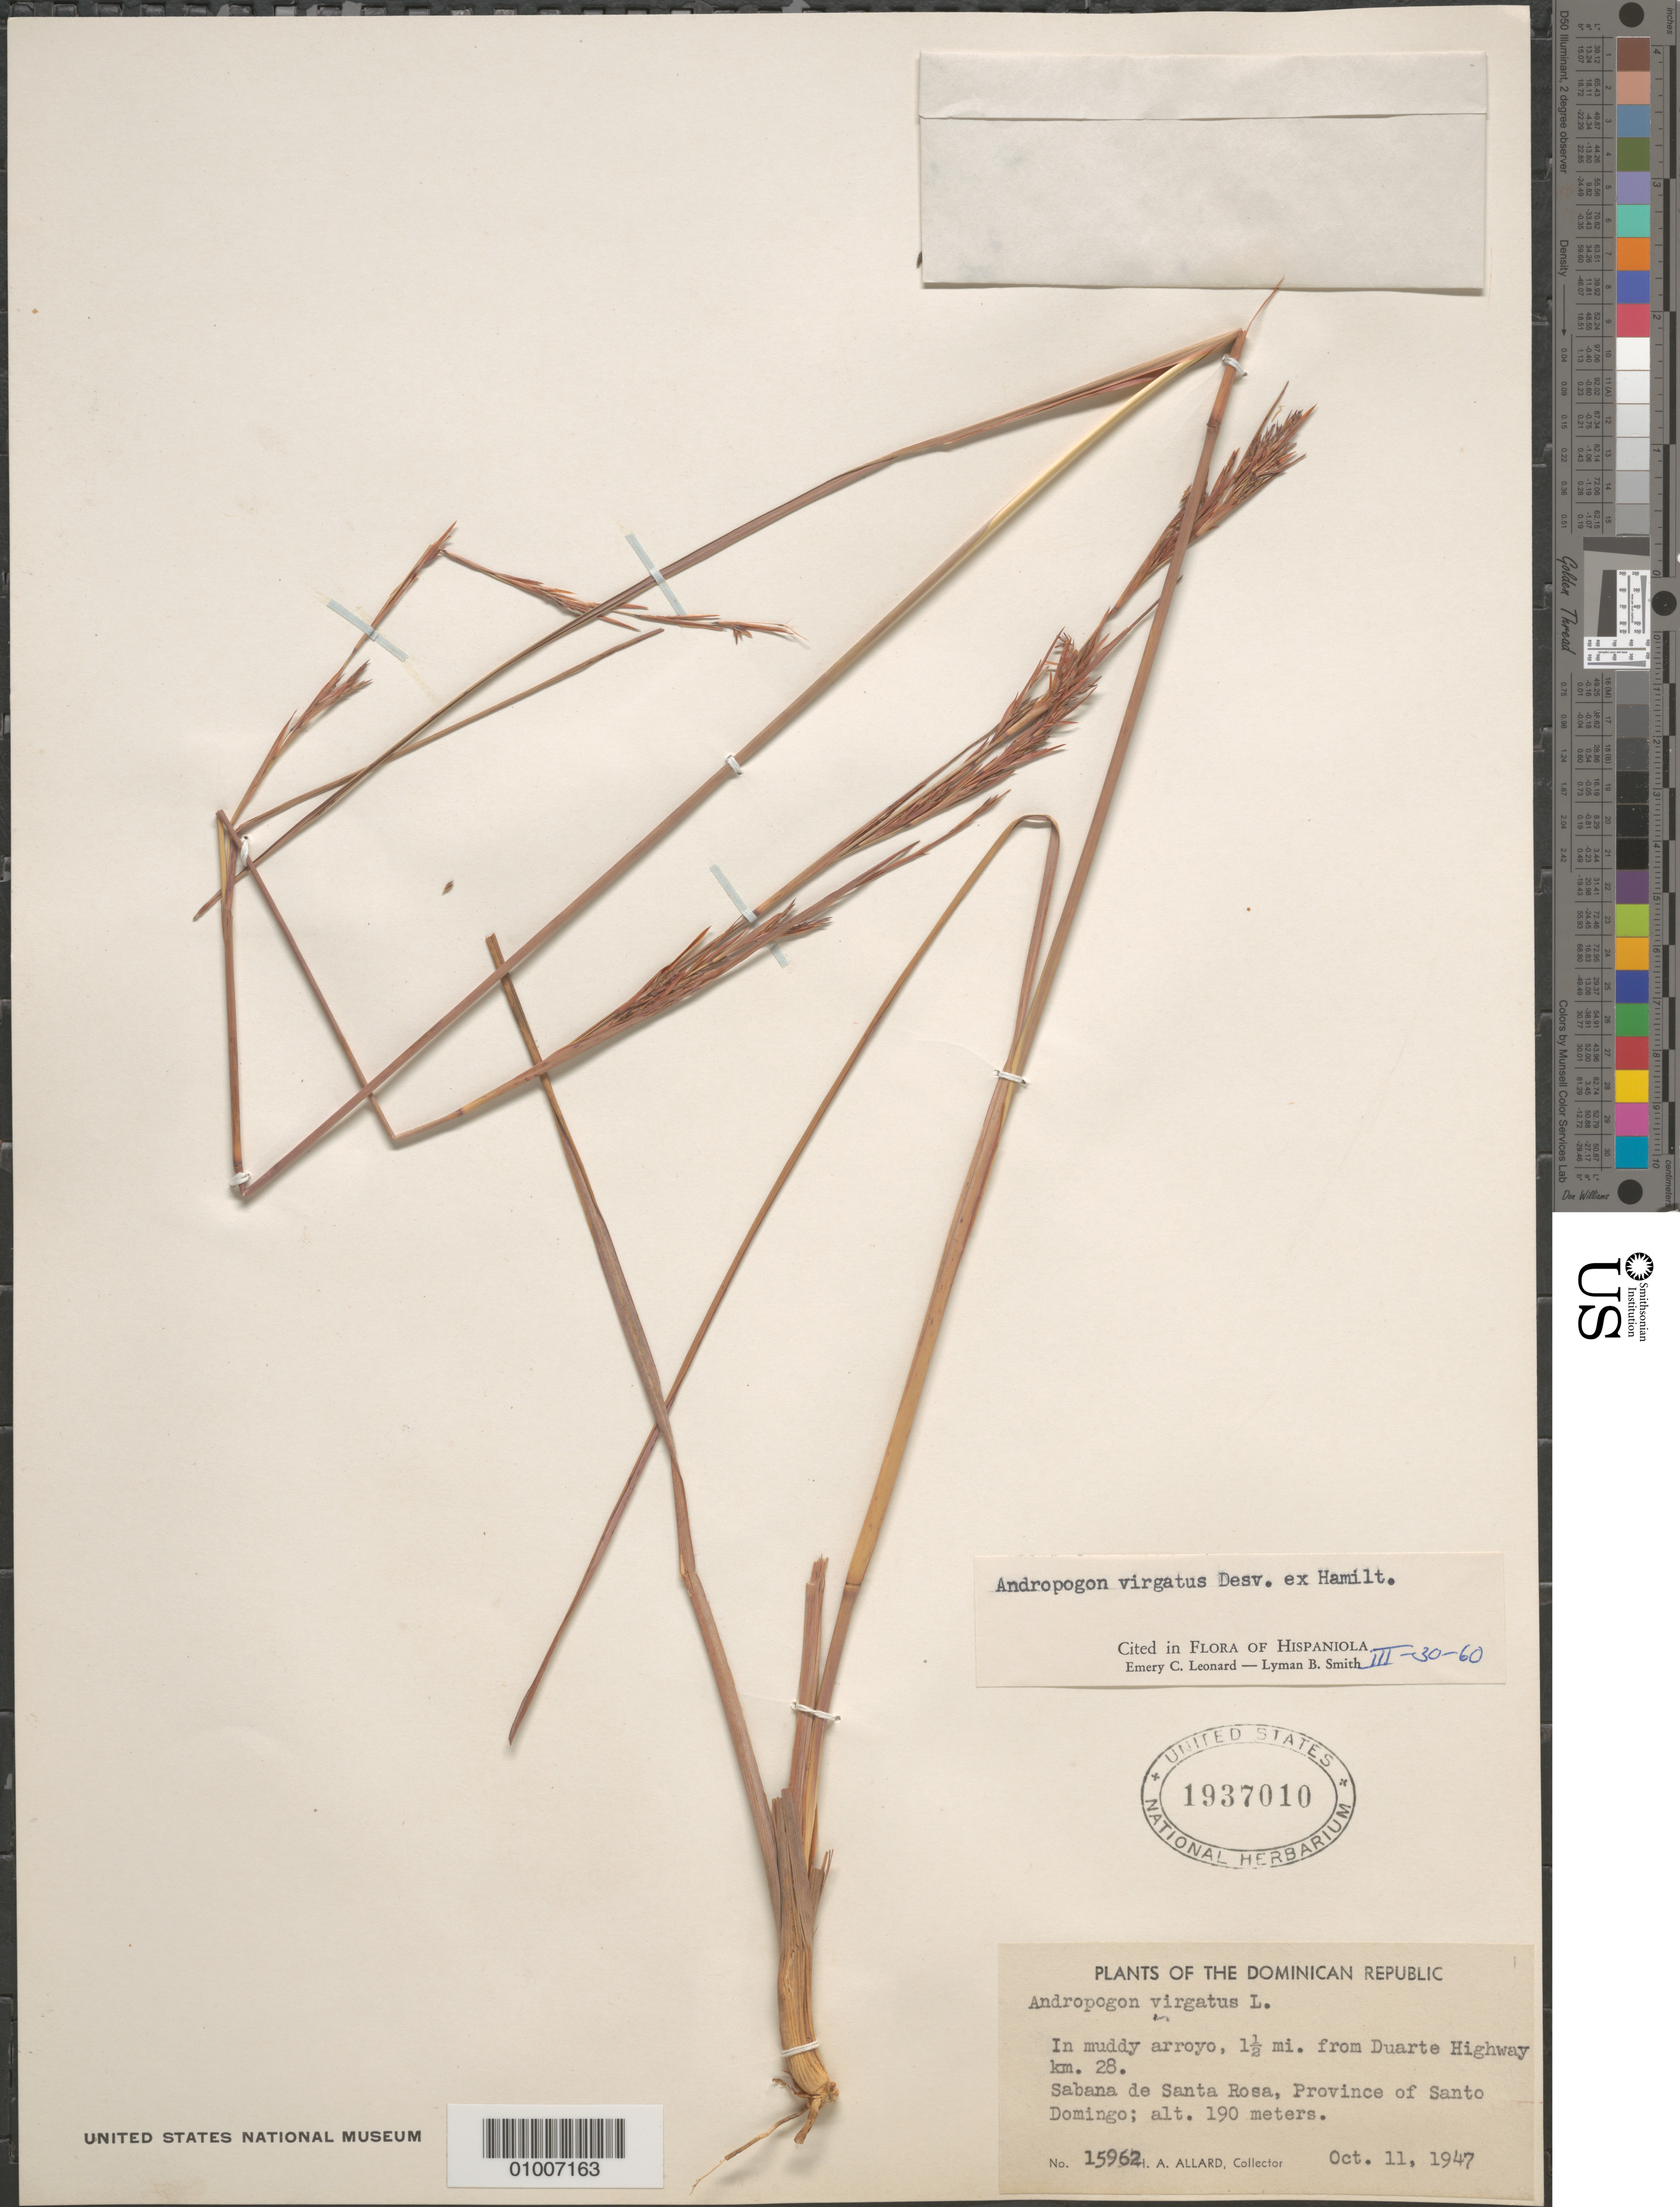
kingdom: Plantae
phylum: Tracheophyta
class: Liliopsida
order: Poales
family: Poaceae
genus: Hypogynium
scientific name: Hypogynium virgatum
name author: (Desv. ex Ham.) Dandy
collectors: H. A. Allard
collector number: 15962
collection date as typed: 11 Oct 1947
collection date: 1947-10-11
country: Dominican Republic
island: Hispaniola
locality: Province of Santo Domingo, Sabana de Santa Rosa, 1.5 miles from Duarte Highway km. 28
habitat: in muddy arroyo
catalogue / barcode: US 1937010